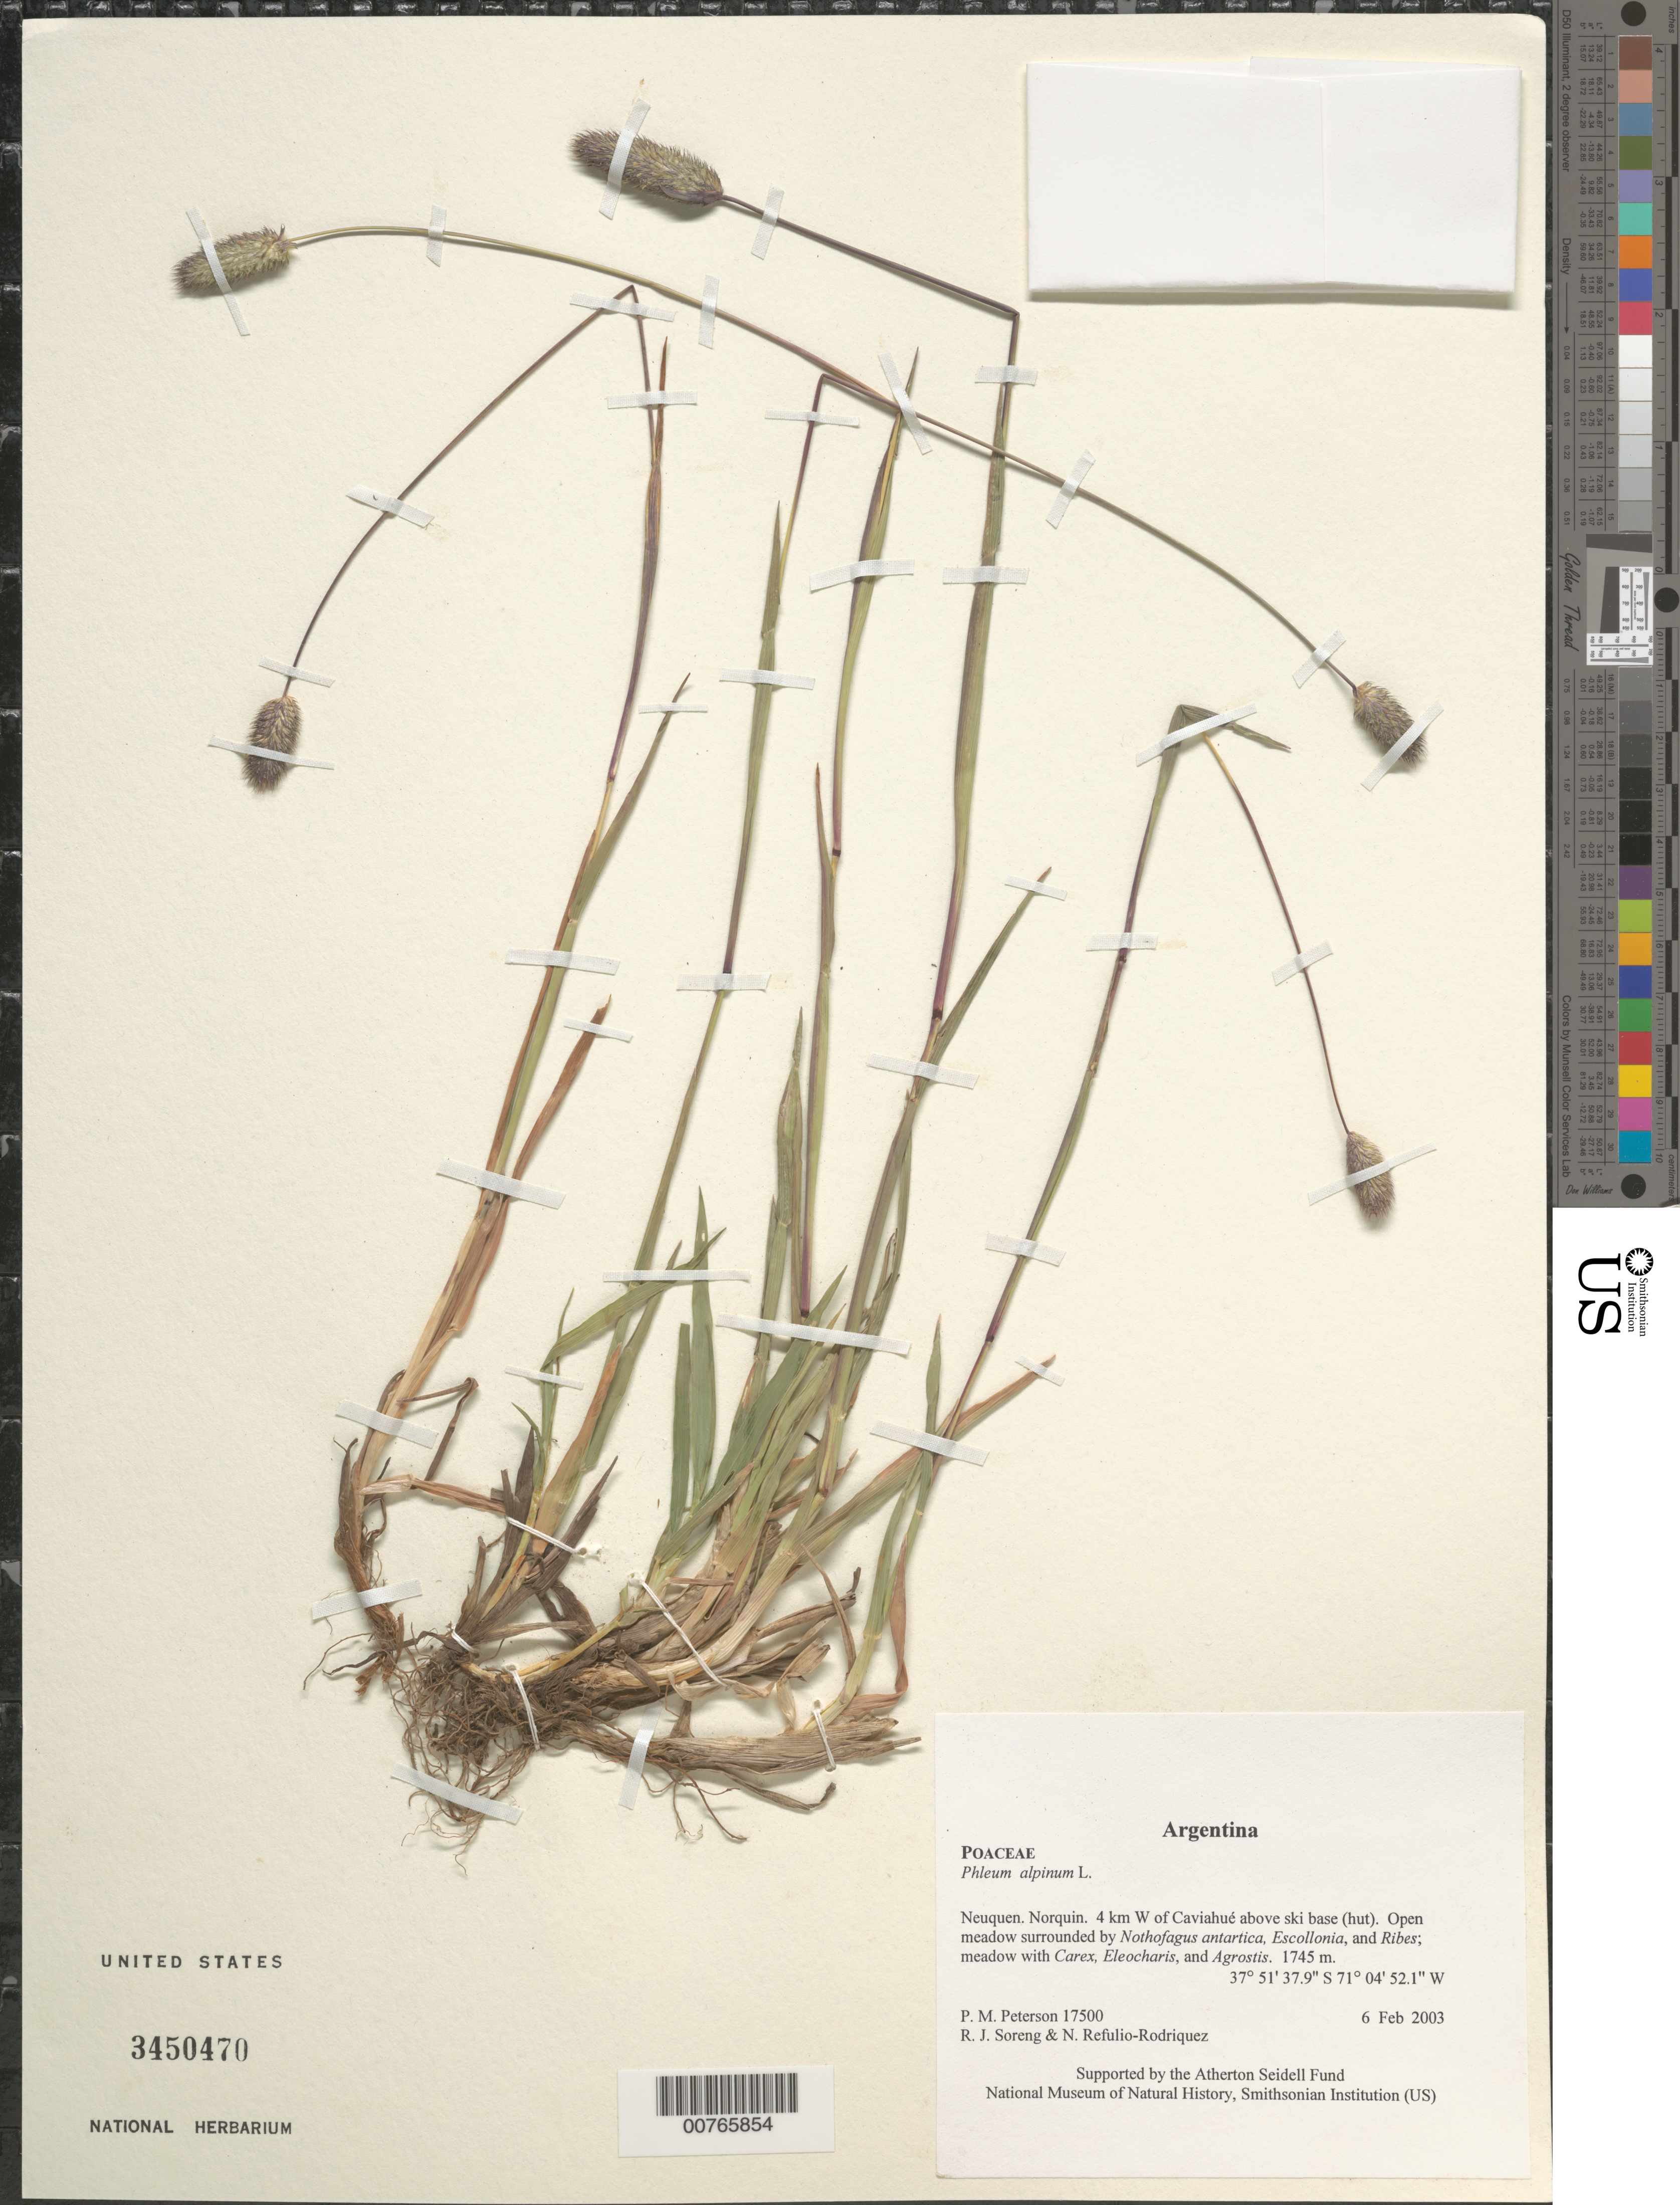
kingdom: Plantae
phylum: Tracheophyta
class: Liliopsida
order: Poales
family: Poaceae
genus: Phleum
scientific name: Phleum alpinum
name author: L.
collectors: P. M. Peterson, R. J. Soreng & N. Refulio-Rodríguez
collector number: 17500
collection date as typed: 06 Feb 2003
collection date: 2003-02-06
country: Argentina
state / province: Neuquen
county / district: Norquin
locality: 4 km W of Caviahué above ski base (hut). Open meadow surrounded by Nothofagus antartica, Escollonia, and Ribes; meadow with Carex, Eleocharis, and Agrostis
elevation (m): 1745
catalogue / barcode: US 3450470